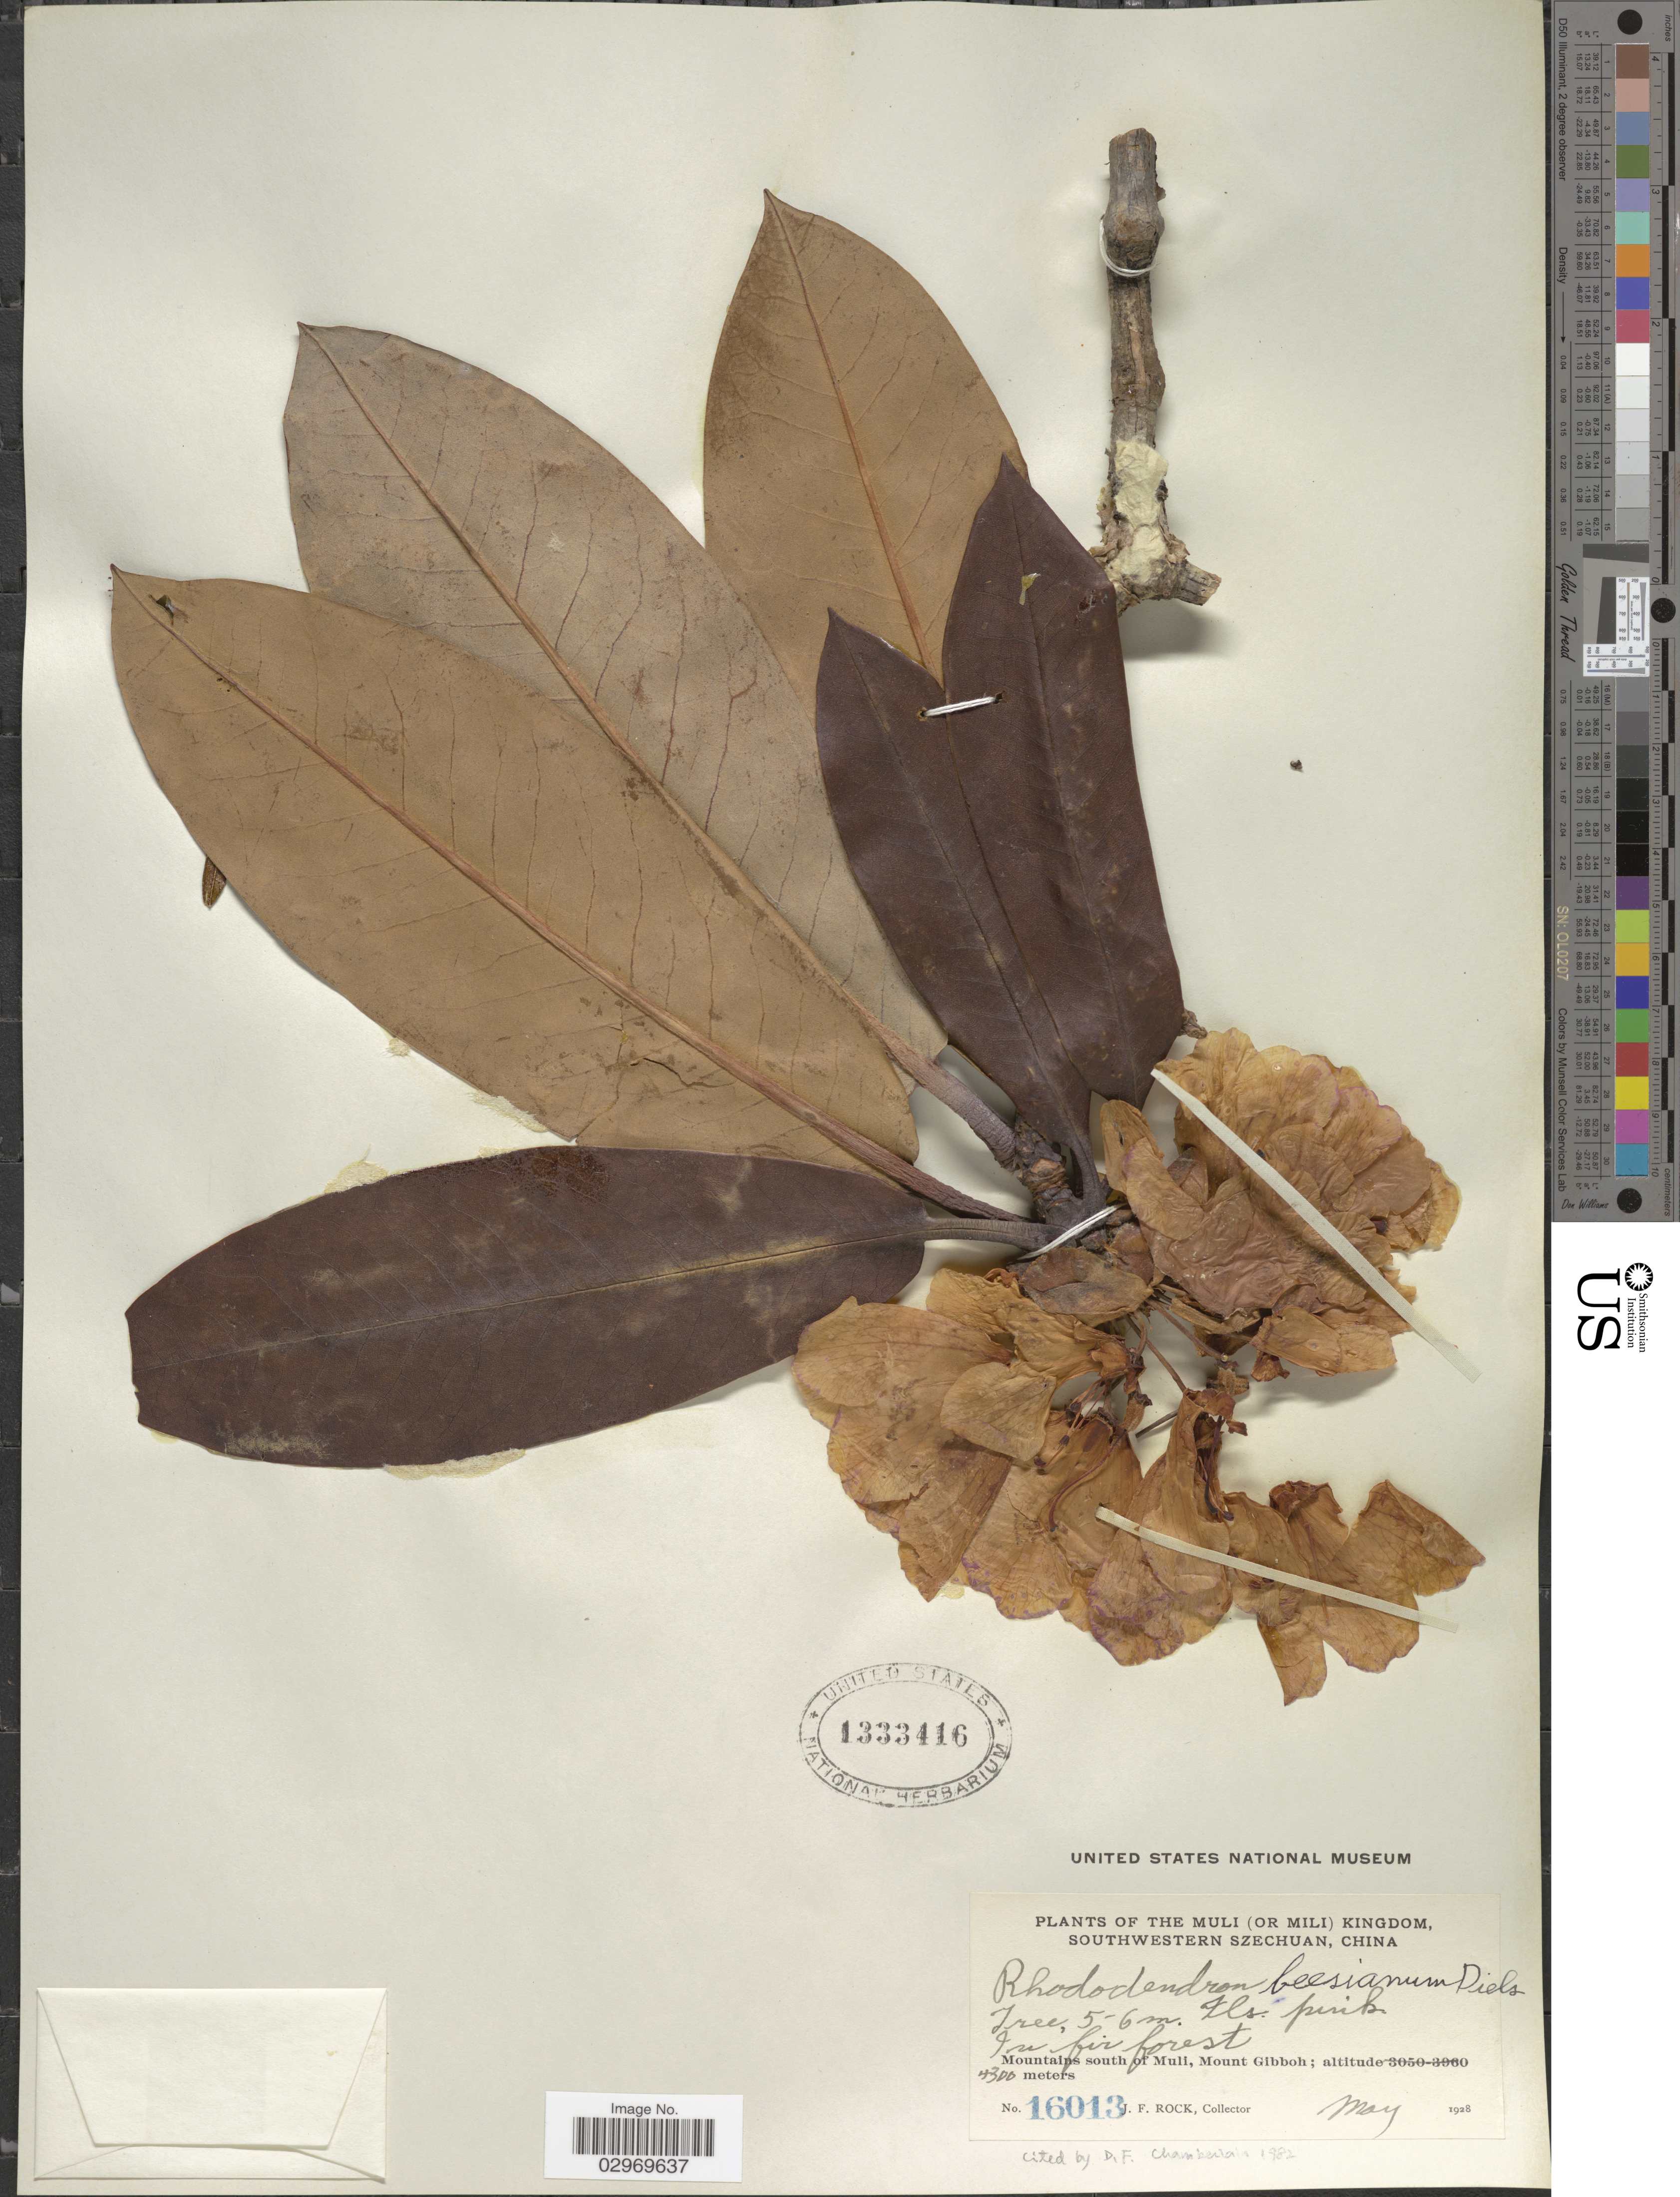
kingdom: Plantae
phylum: Tracheophyta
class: Magnoliopsida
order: Ericales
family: Ericaceae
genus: Rhododendron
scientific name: Rhododendron beesianum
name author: Diels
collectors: J. Rock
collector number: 16013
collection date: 1928-05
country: China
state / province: Sichuan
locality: The Muli (or Mili) Kingdom, Southwestern Szechuan. In fir forest. Mountains south of Muli, Mount Gibboh.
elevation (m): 4300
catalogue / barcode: US 1333416